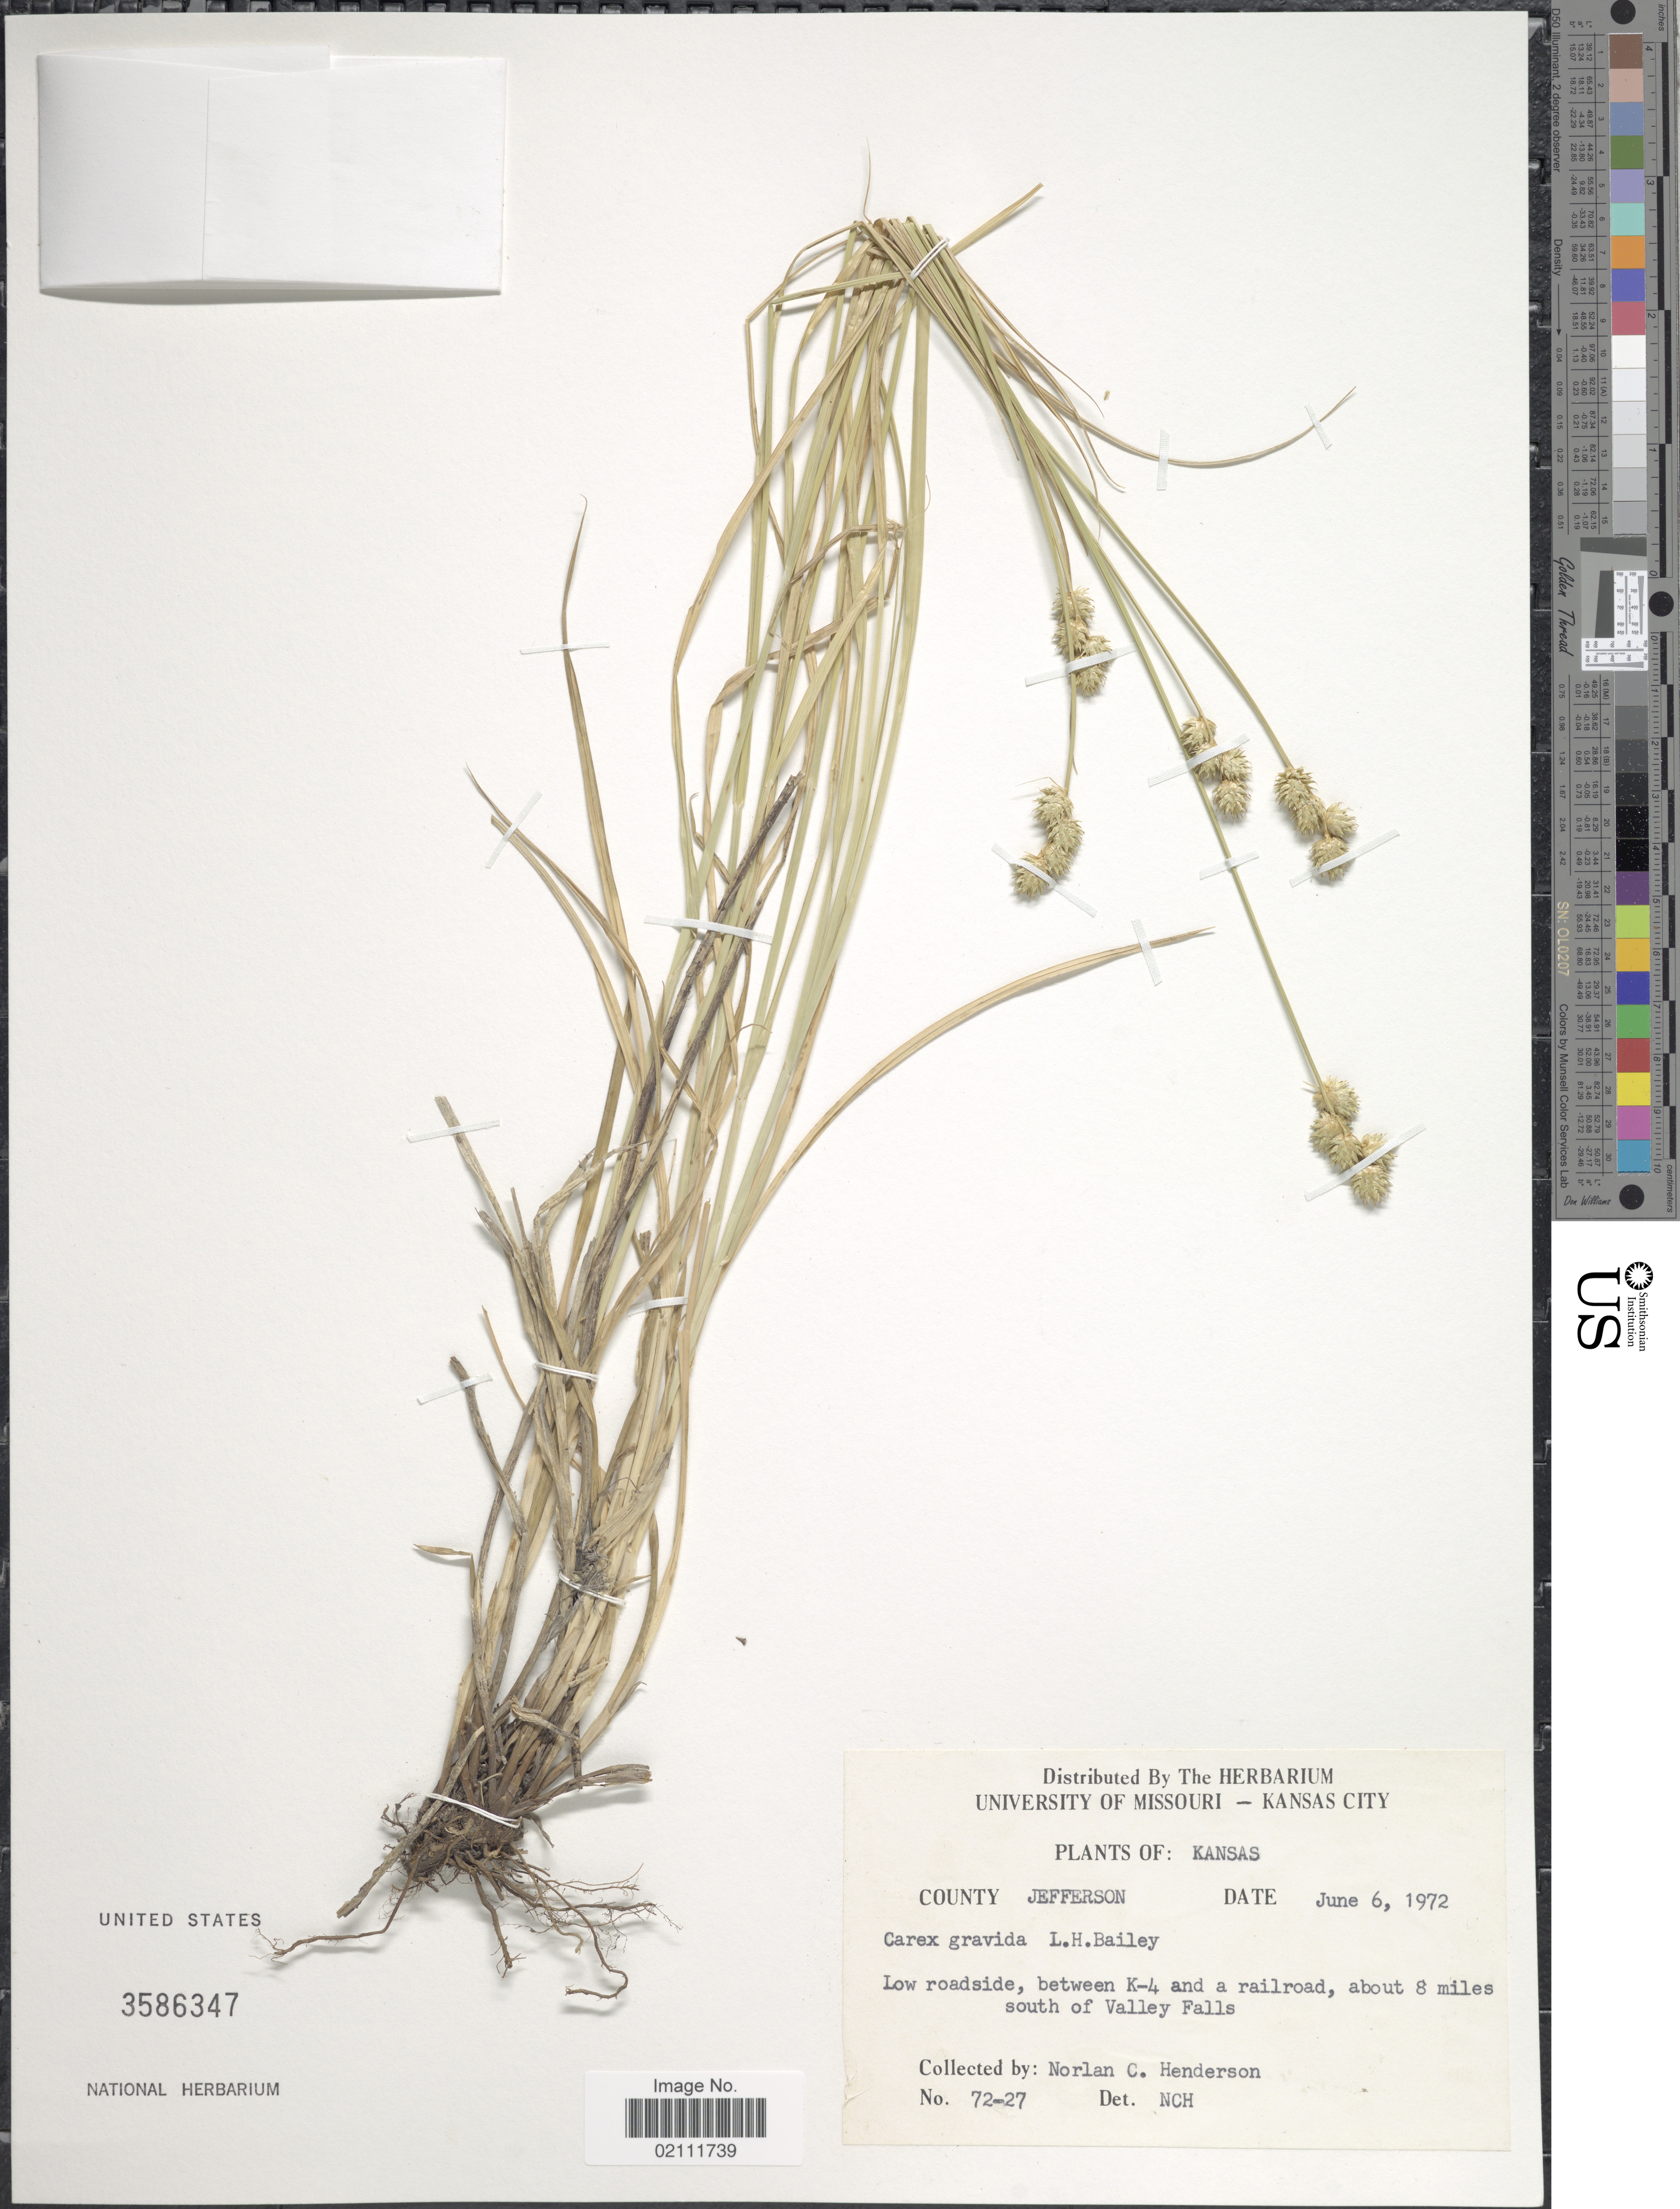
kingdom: Plantae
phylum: Tracheophyta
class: Liliopsida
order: Poales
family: Cyperaceae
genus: Carex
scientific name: Carex gravida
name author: L.H. Bailey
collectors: N. C. Henderson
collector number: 72-27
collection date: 1972-06-06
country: United States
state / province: Kansas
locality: County Jefferson, low roadside, between K-4 and a railroad, about 8 miles south of Valley Falls.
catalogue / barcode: US 3586347